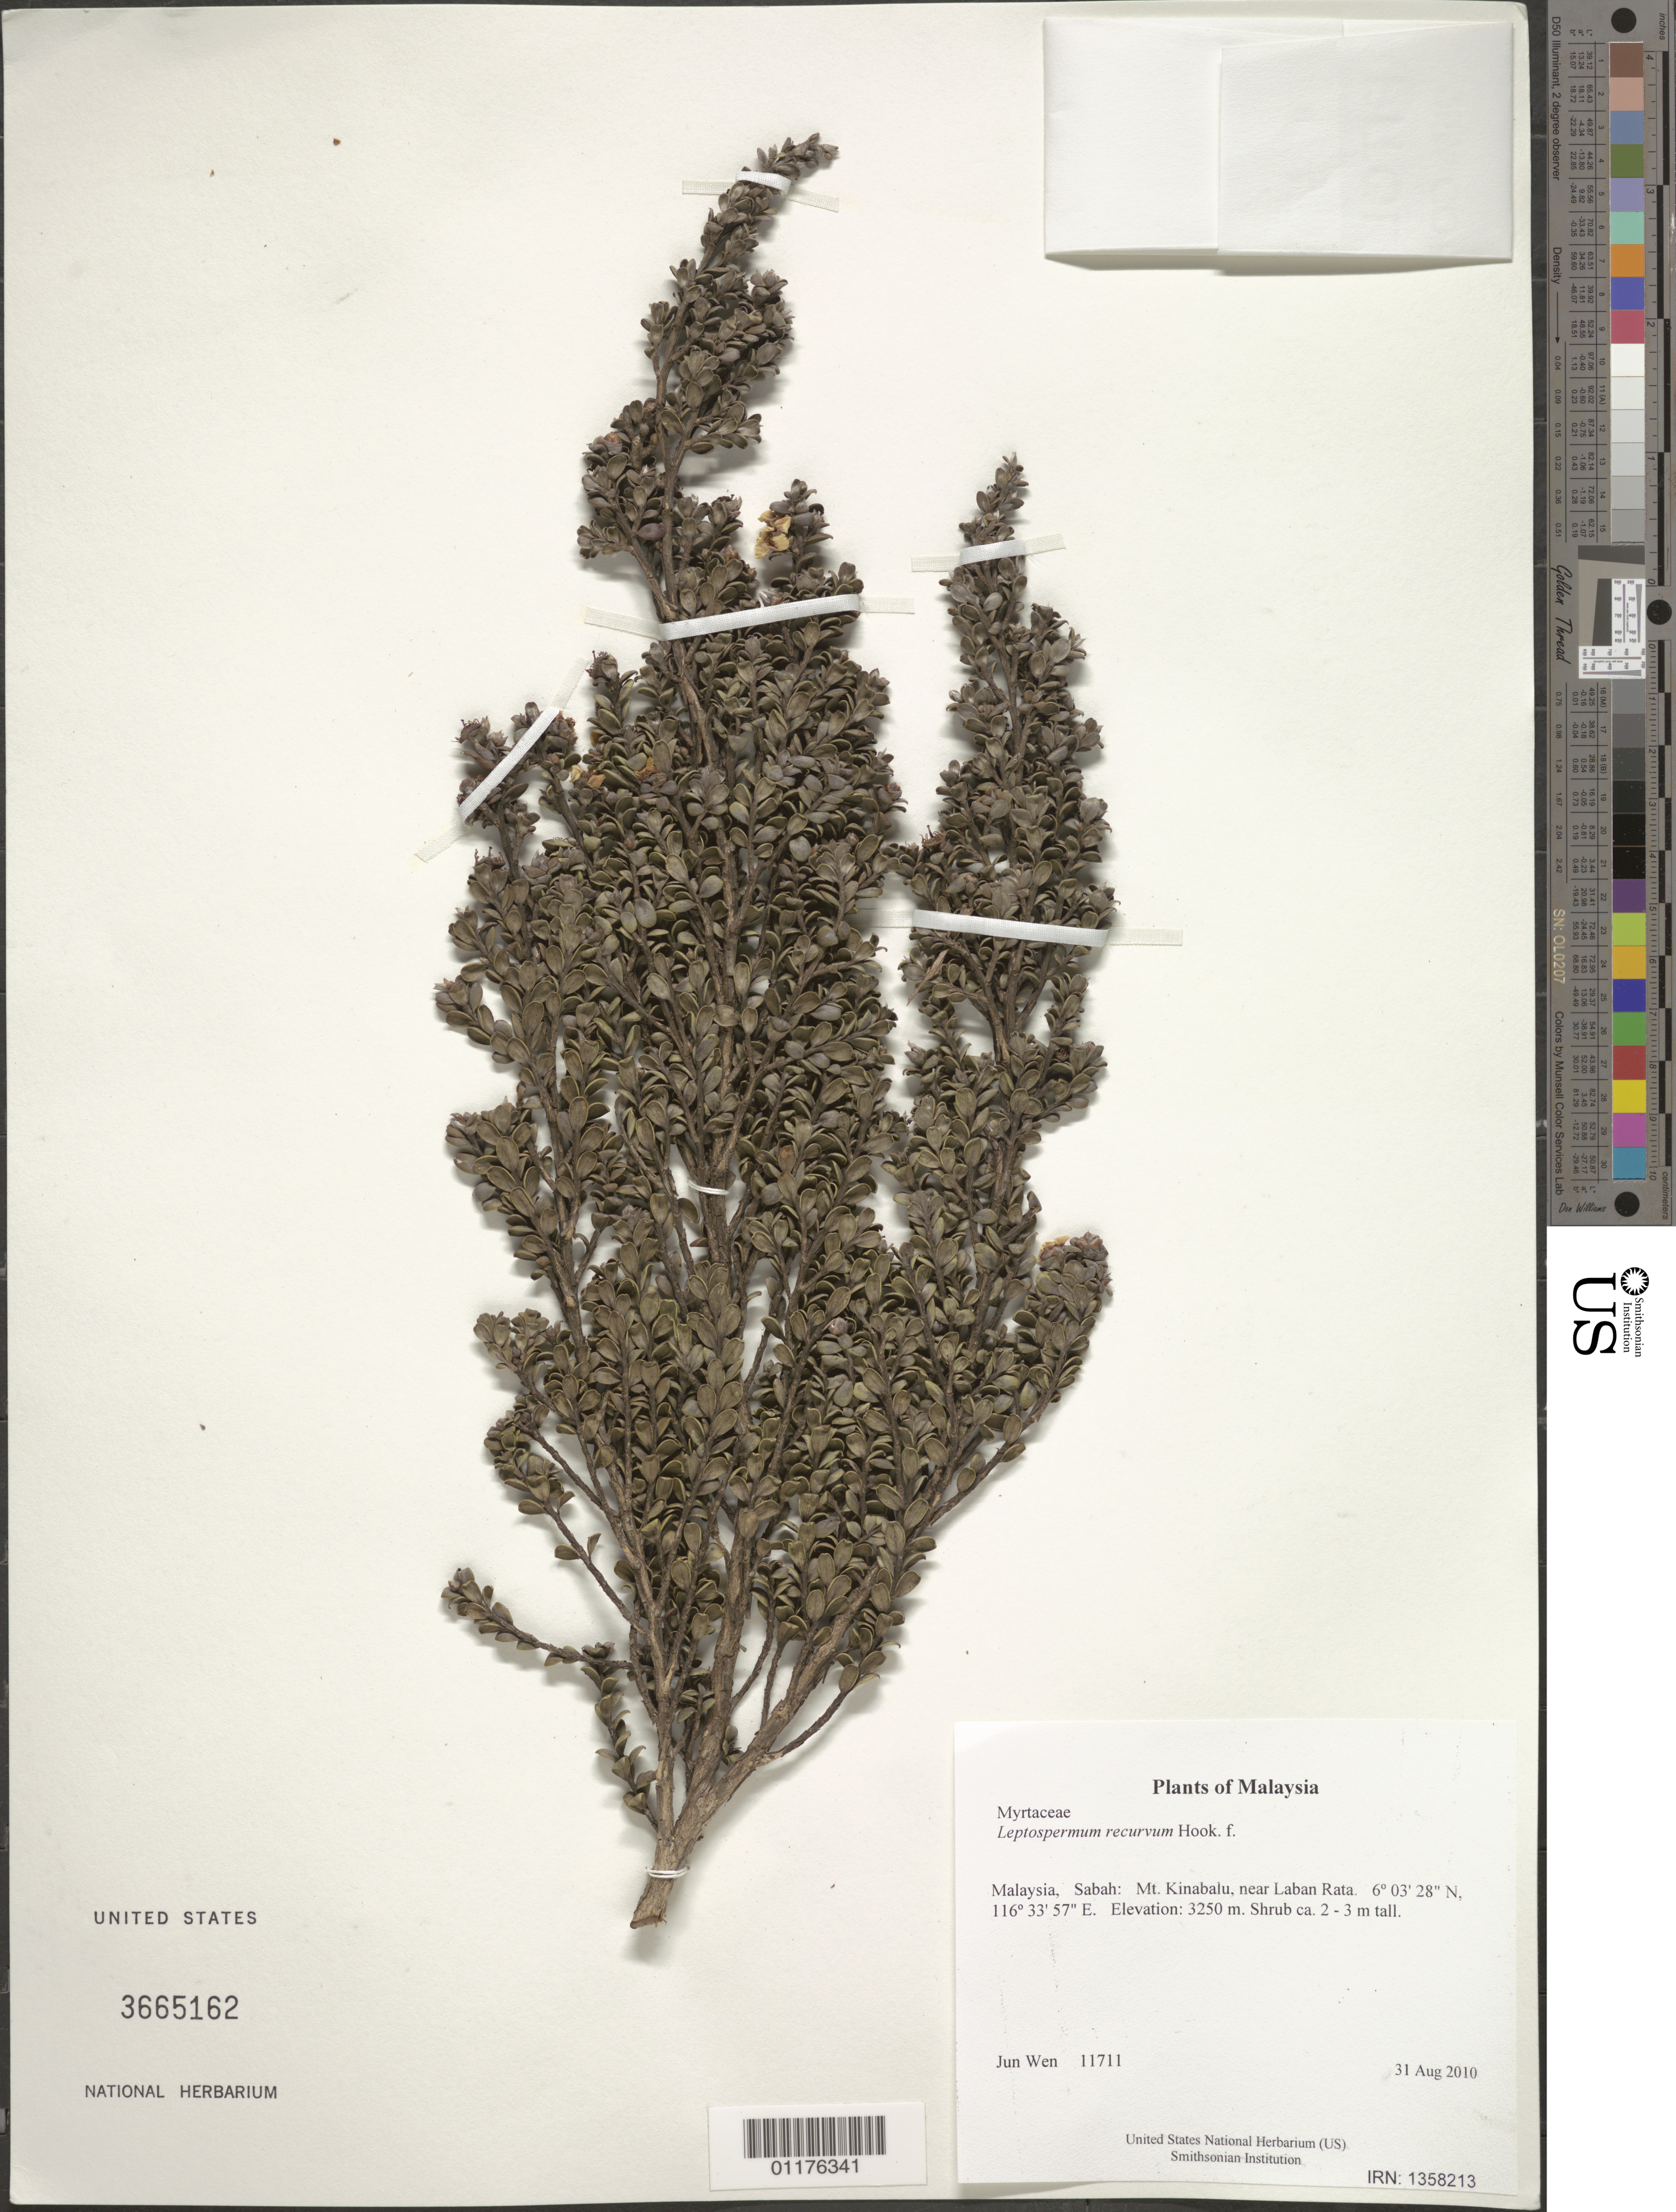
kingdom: Plantae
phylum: Tracheophyta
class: Magnoliopsida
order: Myrtales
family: Myrtaceae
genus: Leptospermum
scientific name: Leptospermum recurvum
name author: Hook. f.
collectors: J. Wen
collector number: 11711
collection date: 2010-08-31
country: Malaysia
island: Borneo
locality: Sabah: Mt. Kinabalu, near Laban Rata.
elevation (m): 3250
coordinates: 06 03 28.5 N, 116 33 57.3 E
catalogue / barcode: US 3665162